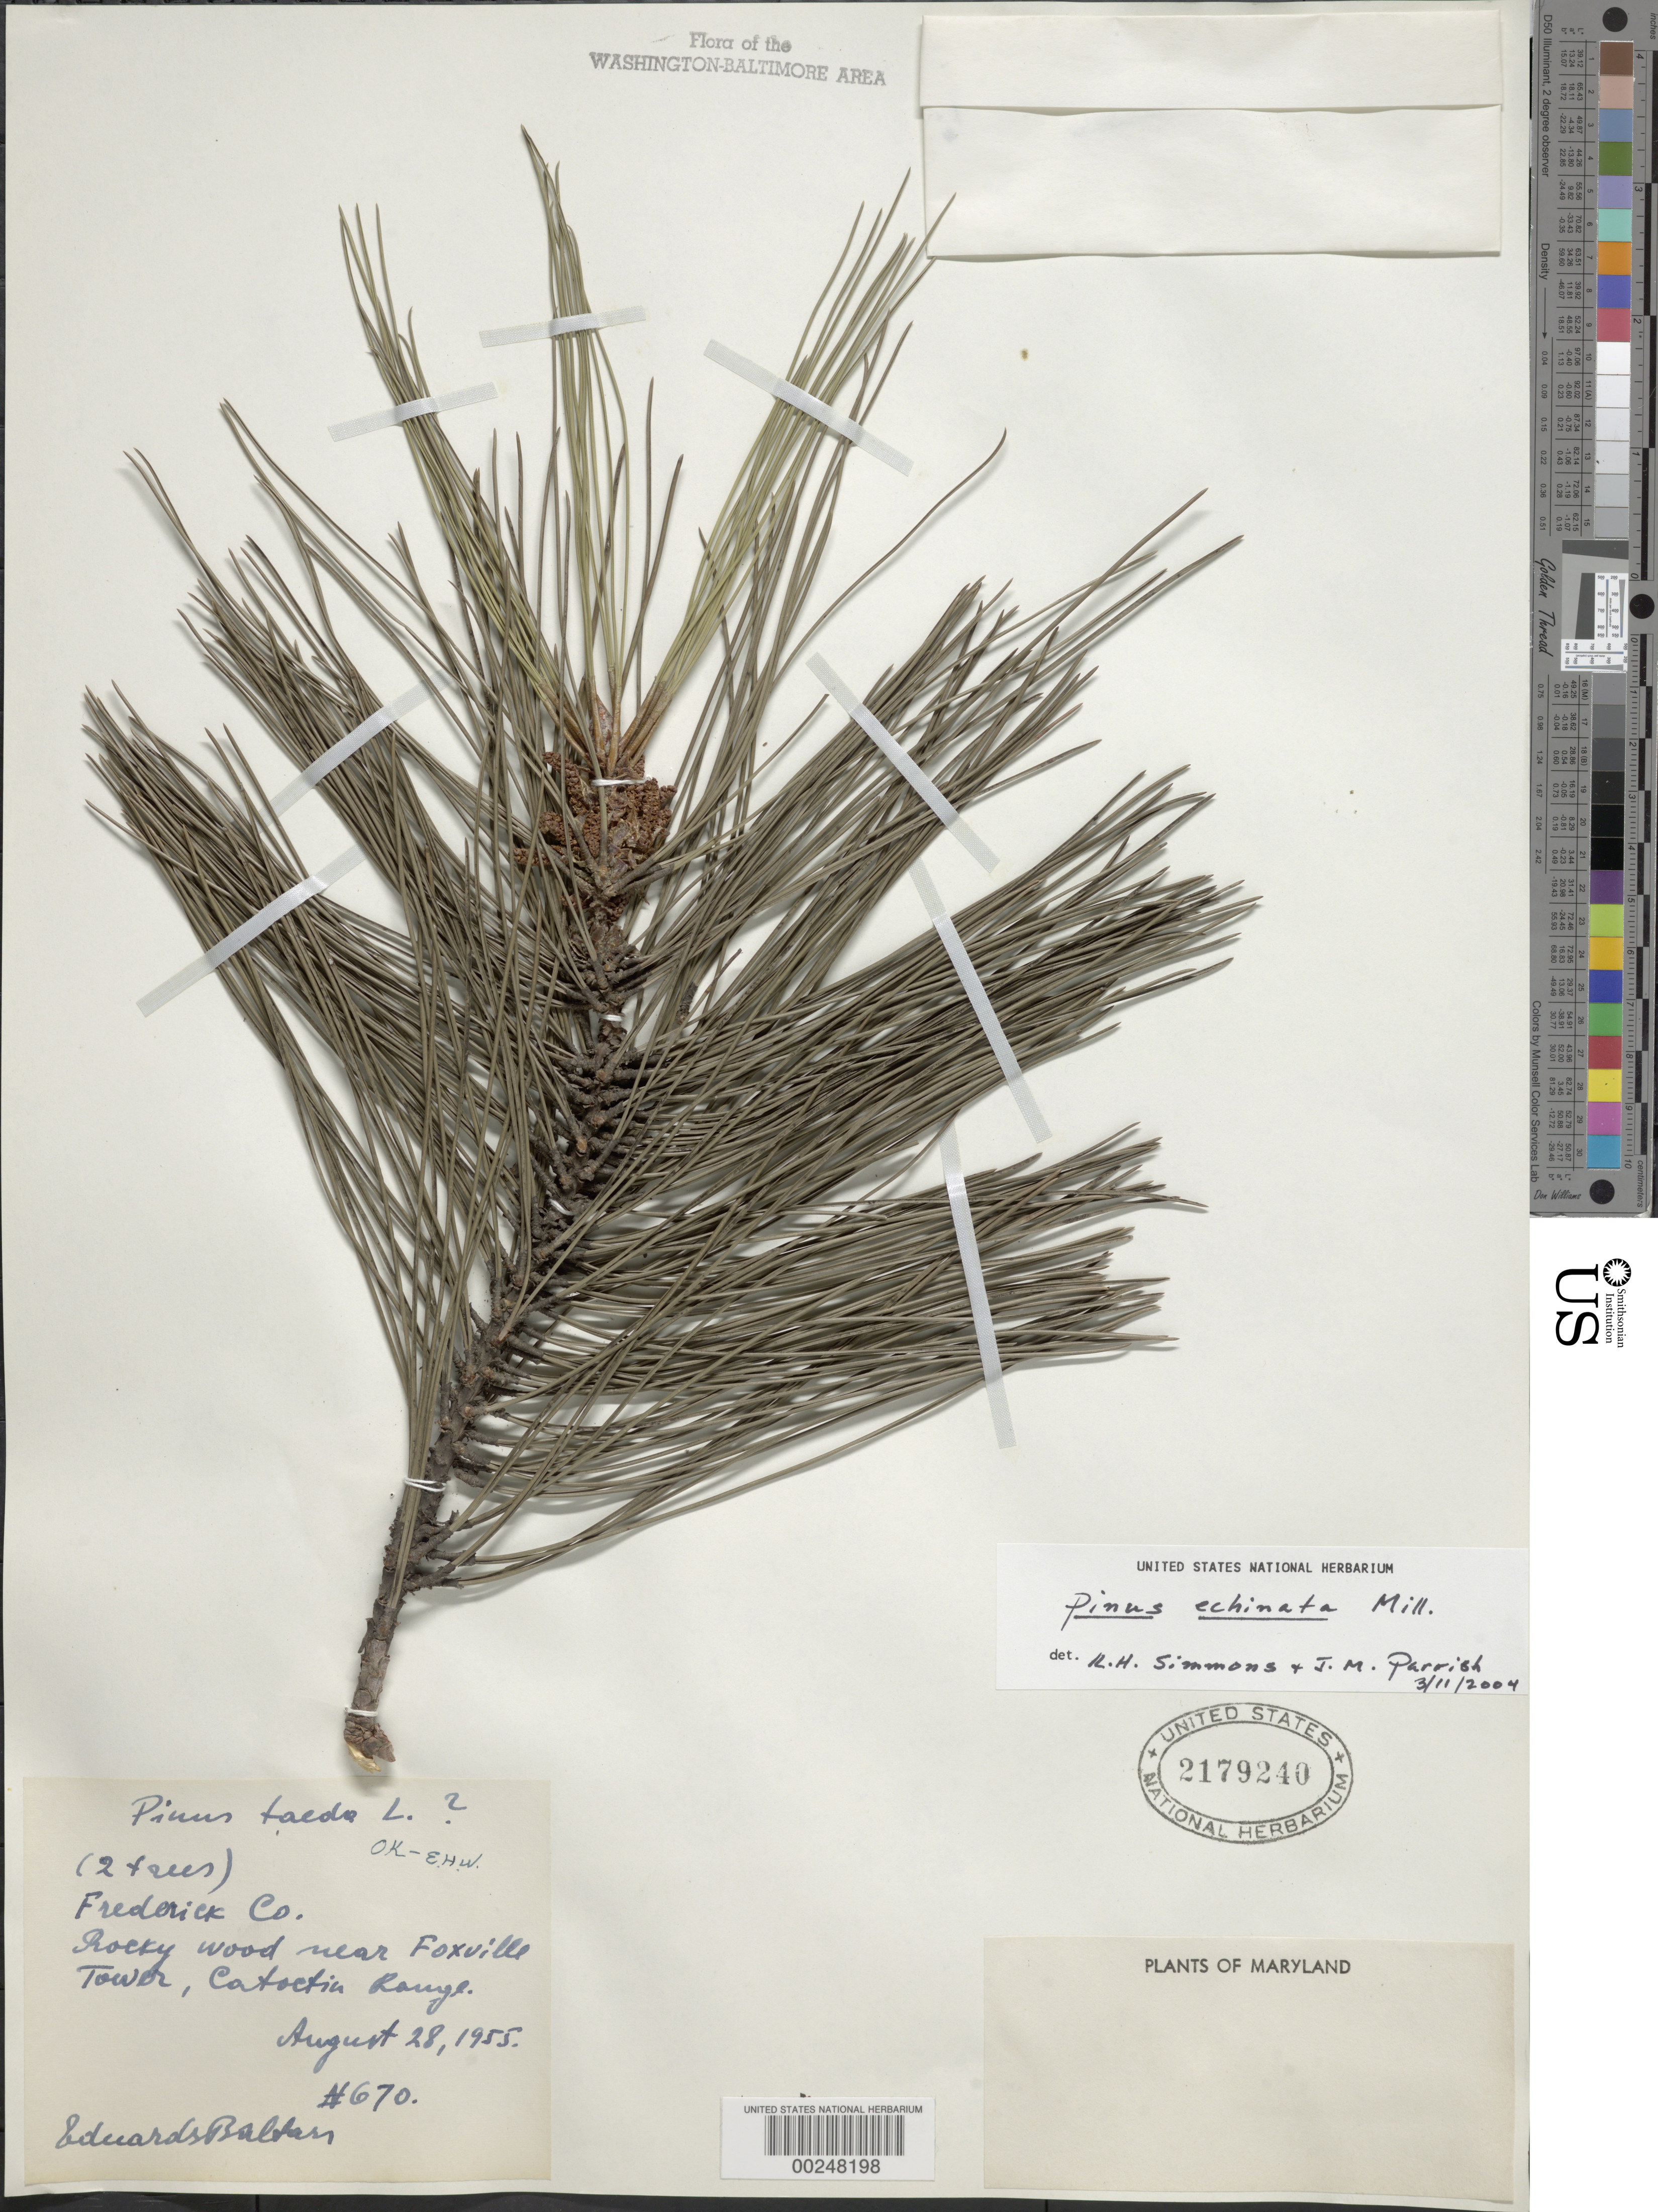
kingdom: Plantae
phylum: Tracheophyta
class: Pinopsida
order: Pinales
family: Pinaceae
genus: Pinus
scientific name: Pinus echinata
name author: Mill.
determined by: Simmons, R. H., (UNITED STATES)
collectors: E. Baltars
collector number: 670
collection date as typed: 28 Aug 1955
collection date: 1955-08-28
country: United States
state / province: Maryland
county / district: Frederick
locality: Near Foxbille Tower, Catoctin Range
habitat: Rocky wood near tower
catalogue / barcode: US 2179240